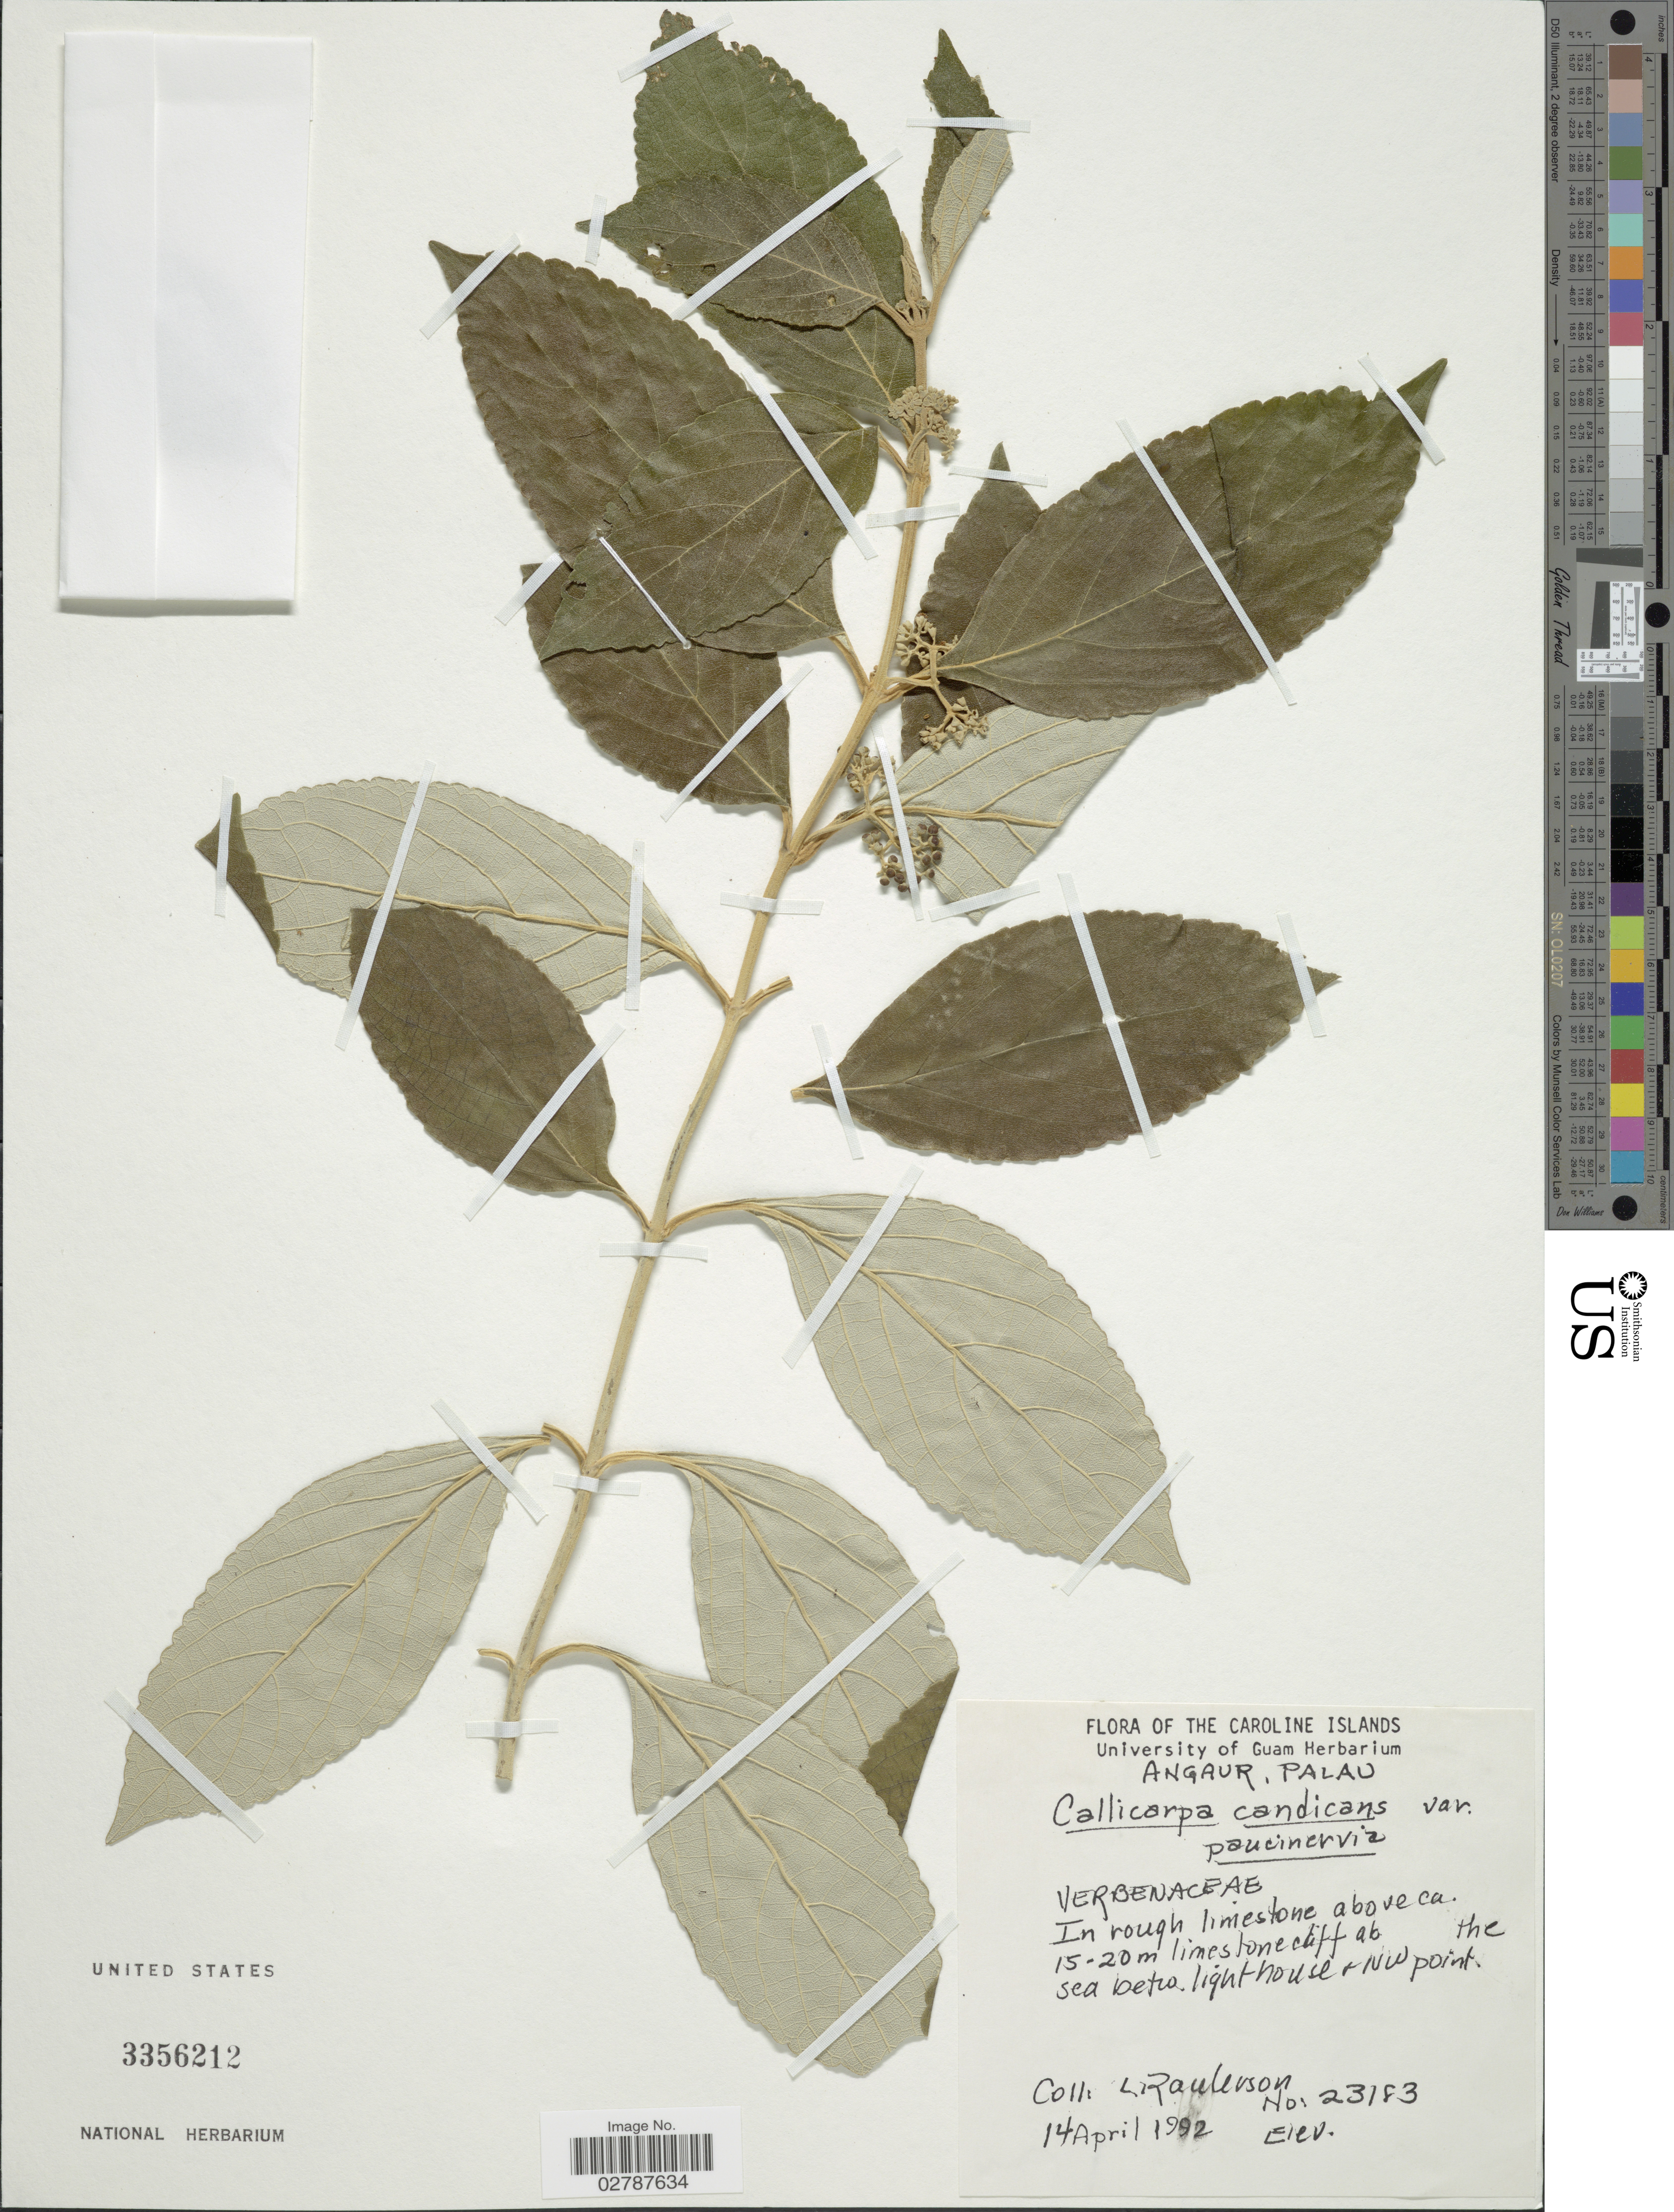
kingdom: Plantae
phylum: Tracheophyta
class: Magnoliopsida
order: Lamiales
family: Lamiaceae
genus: Callicarpa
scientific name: Callicarpa candicans var. paucinervia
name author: (Merr.) Fosberg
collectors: L. Raulerson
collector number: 23183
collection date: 1992-04-14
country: Palau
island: Ngeaur [Angaur]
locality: Angaur, Palau. At the sea betw. lighthouse & NW point.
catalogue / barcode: US 3356212